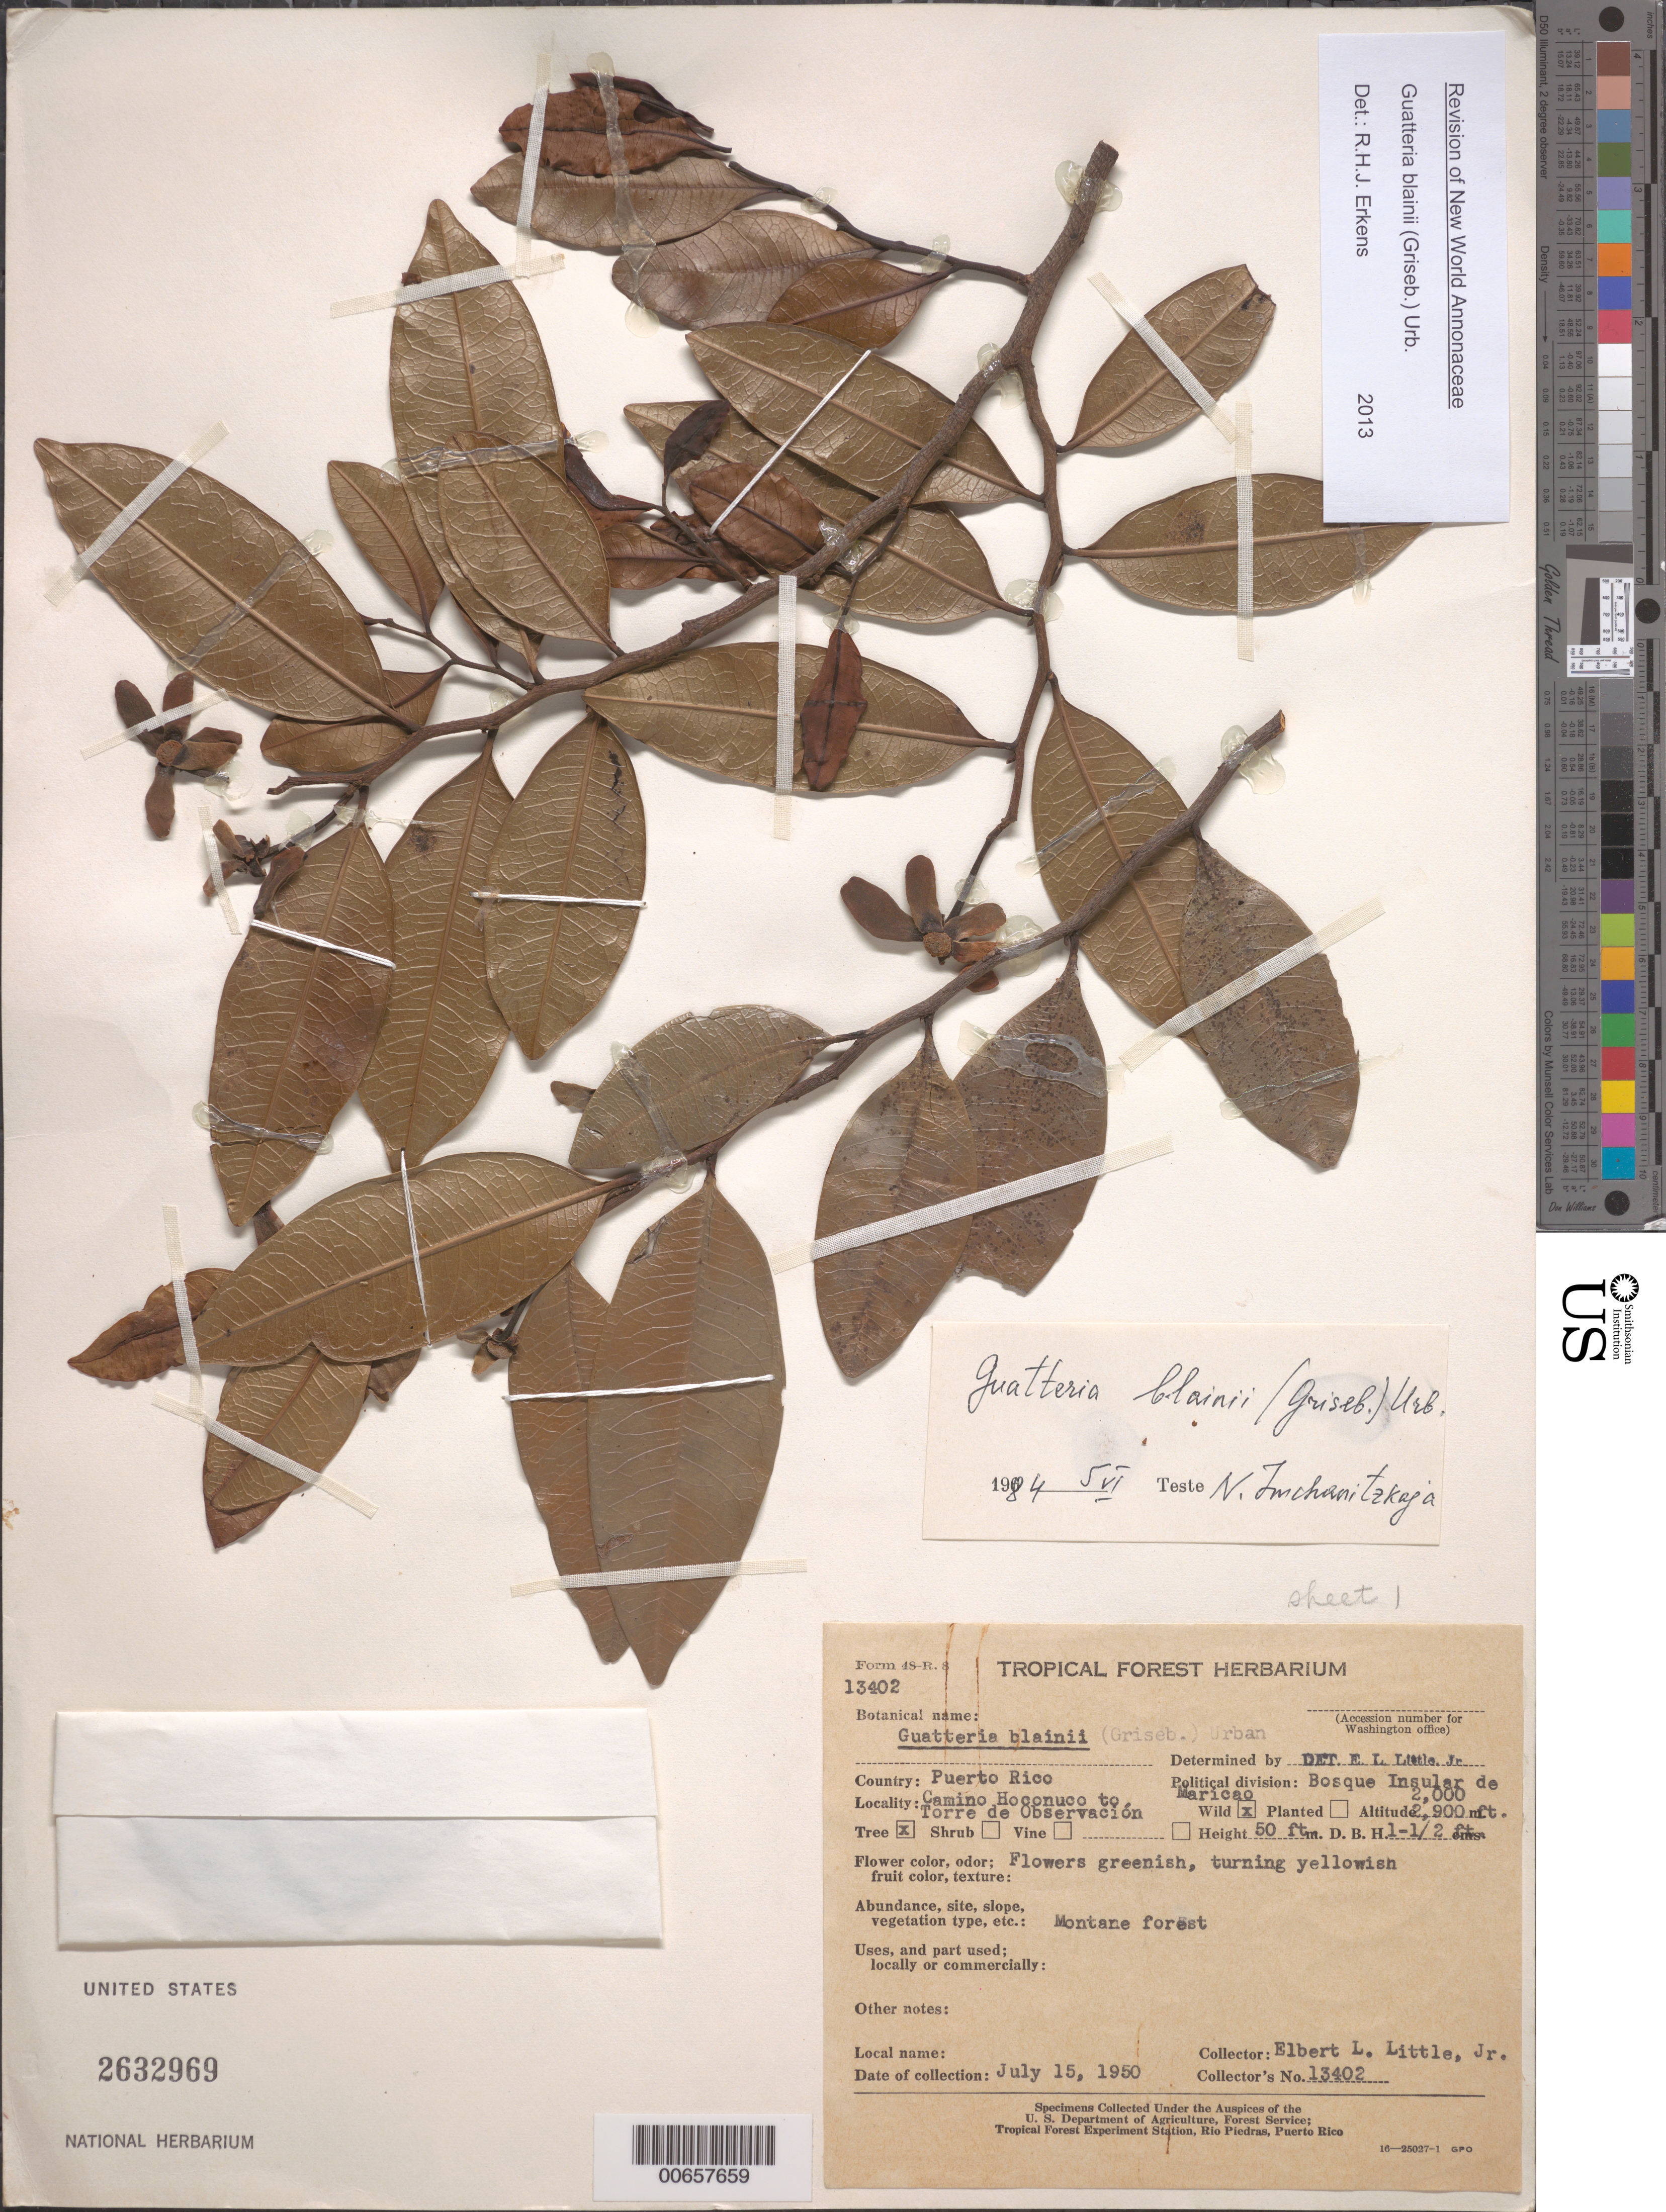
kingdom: Plantae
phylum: Tracheophyta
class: Magnoliopsida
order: Magnoliales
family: Annonaceae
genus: Guatteria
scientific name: Guatteria blainii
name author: (Griseb.) Urb.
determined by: Erkens, R. H. J.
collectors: E. L. Little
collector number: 13402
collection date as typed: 15 Jul 1950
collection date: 1950-07-15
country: Puerto Rico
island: Greater Antilles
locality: Camino Hoconuco to Torre de Observacion, Bosque Insular de Maricao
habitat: Montane forest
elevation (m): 610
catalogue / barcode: US 2632969